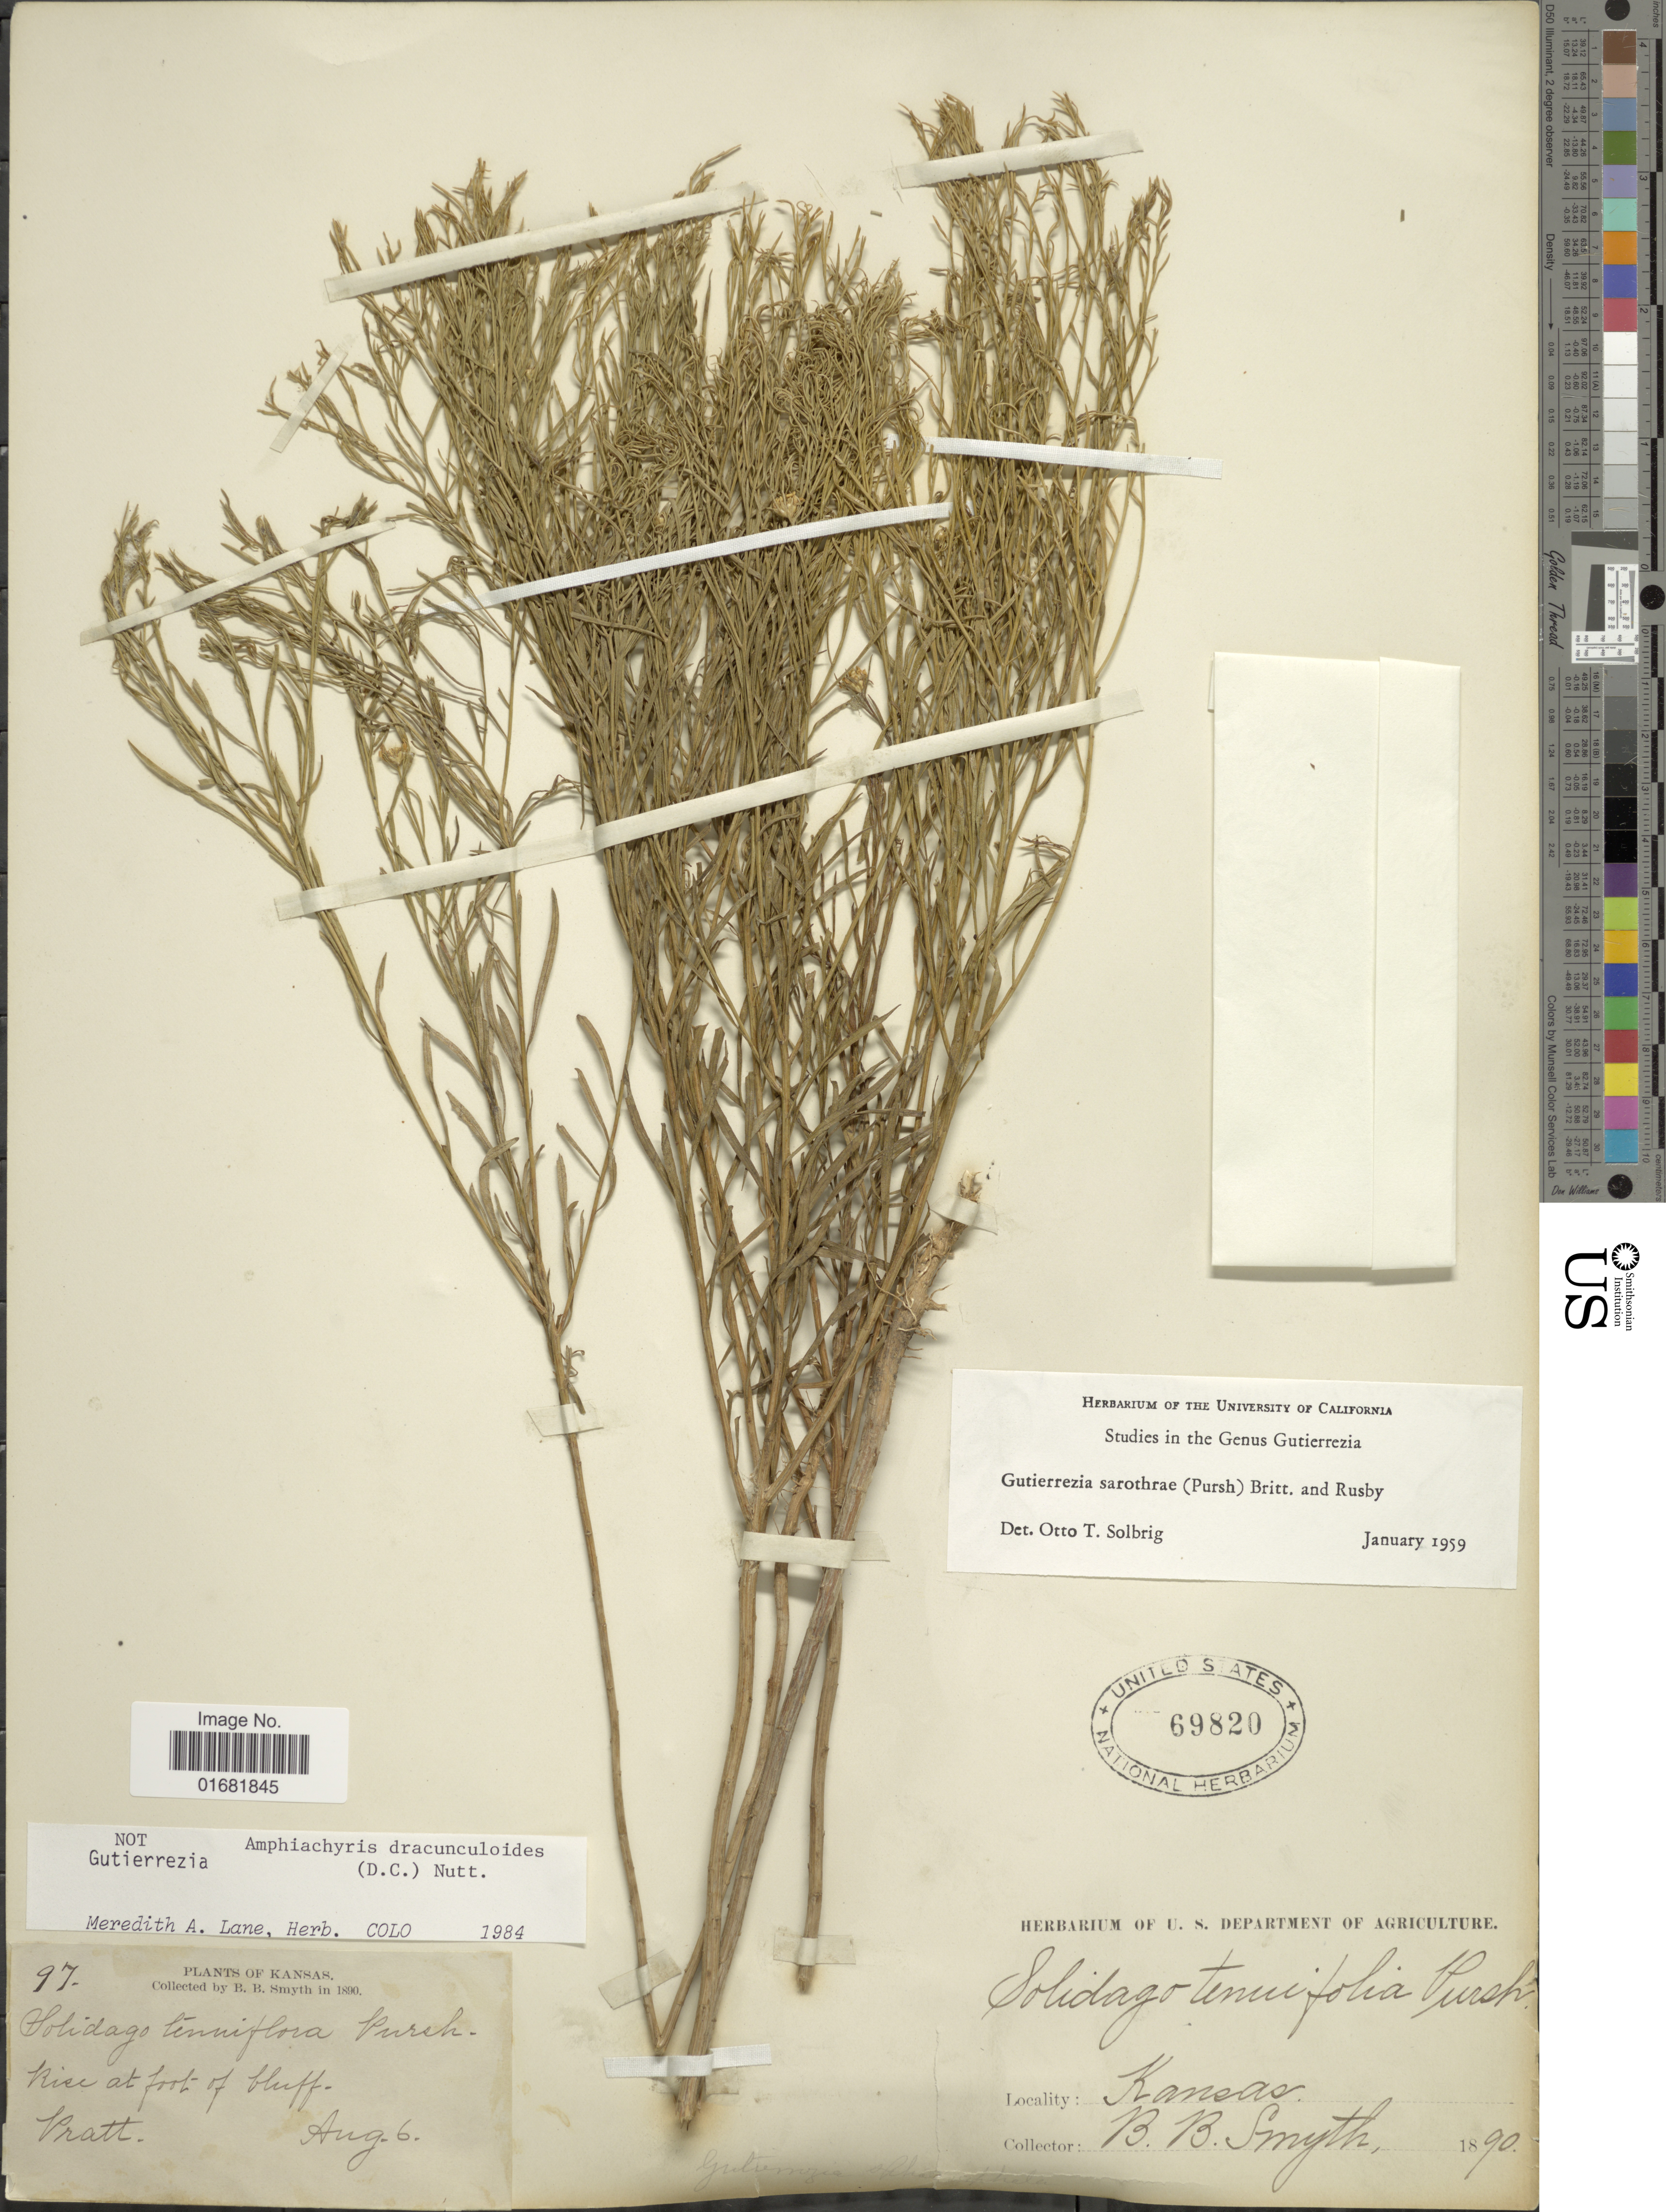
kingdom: Plantae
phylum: Tracheophyta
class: Magnoliopsida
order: Asterales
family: Asteraceae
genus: Amphiachyris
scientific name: Amphiachyris dracunculoides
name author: (DC.) Nutt.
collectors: B. Smyth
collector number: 97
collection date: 1890-08-06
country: United States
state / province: Kansas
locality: Rise at foot of bluff. Pratt.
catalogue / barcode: US 69820